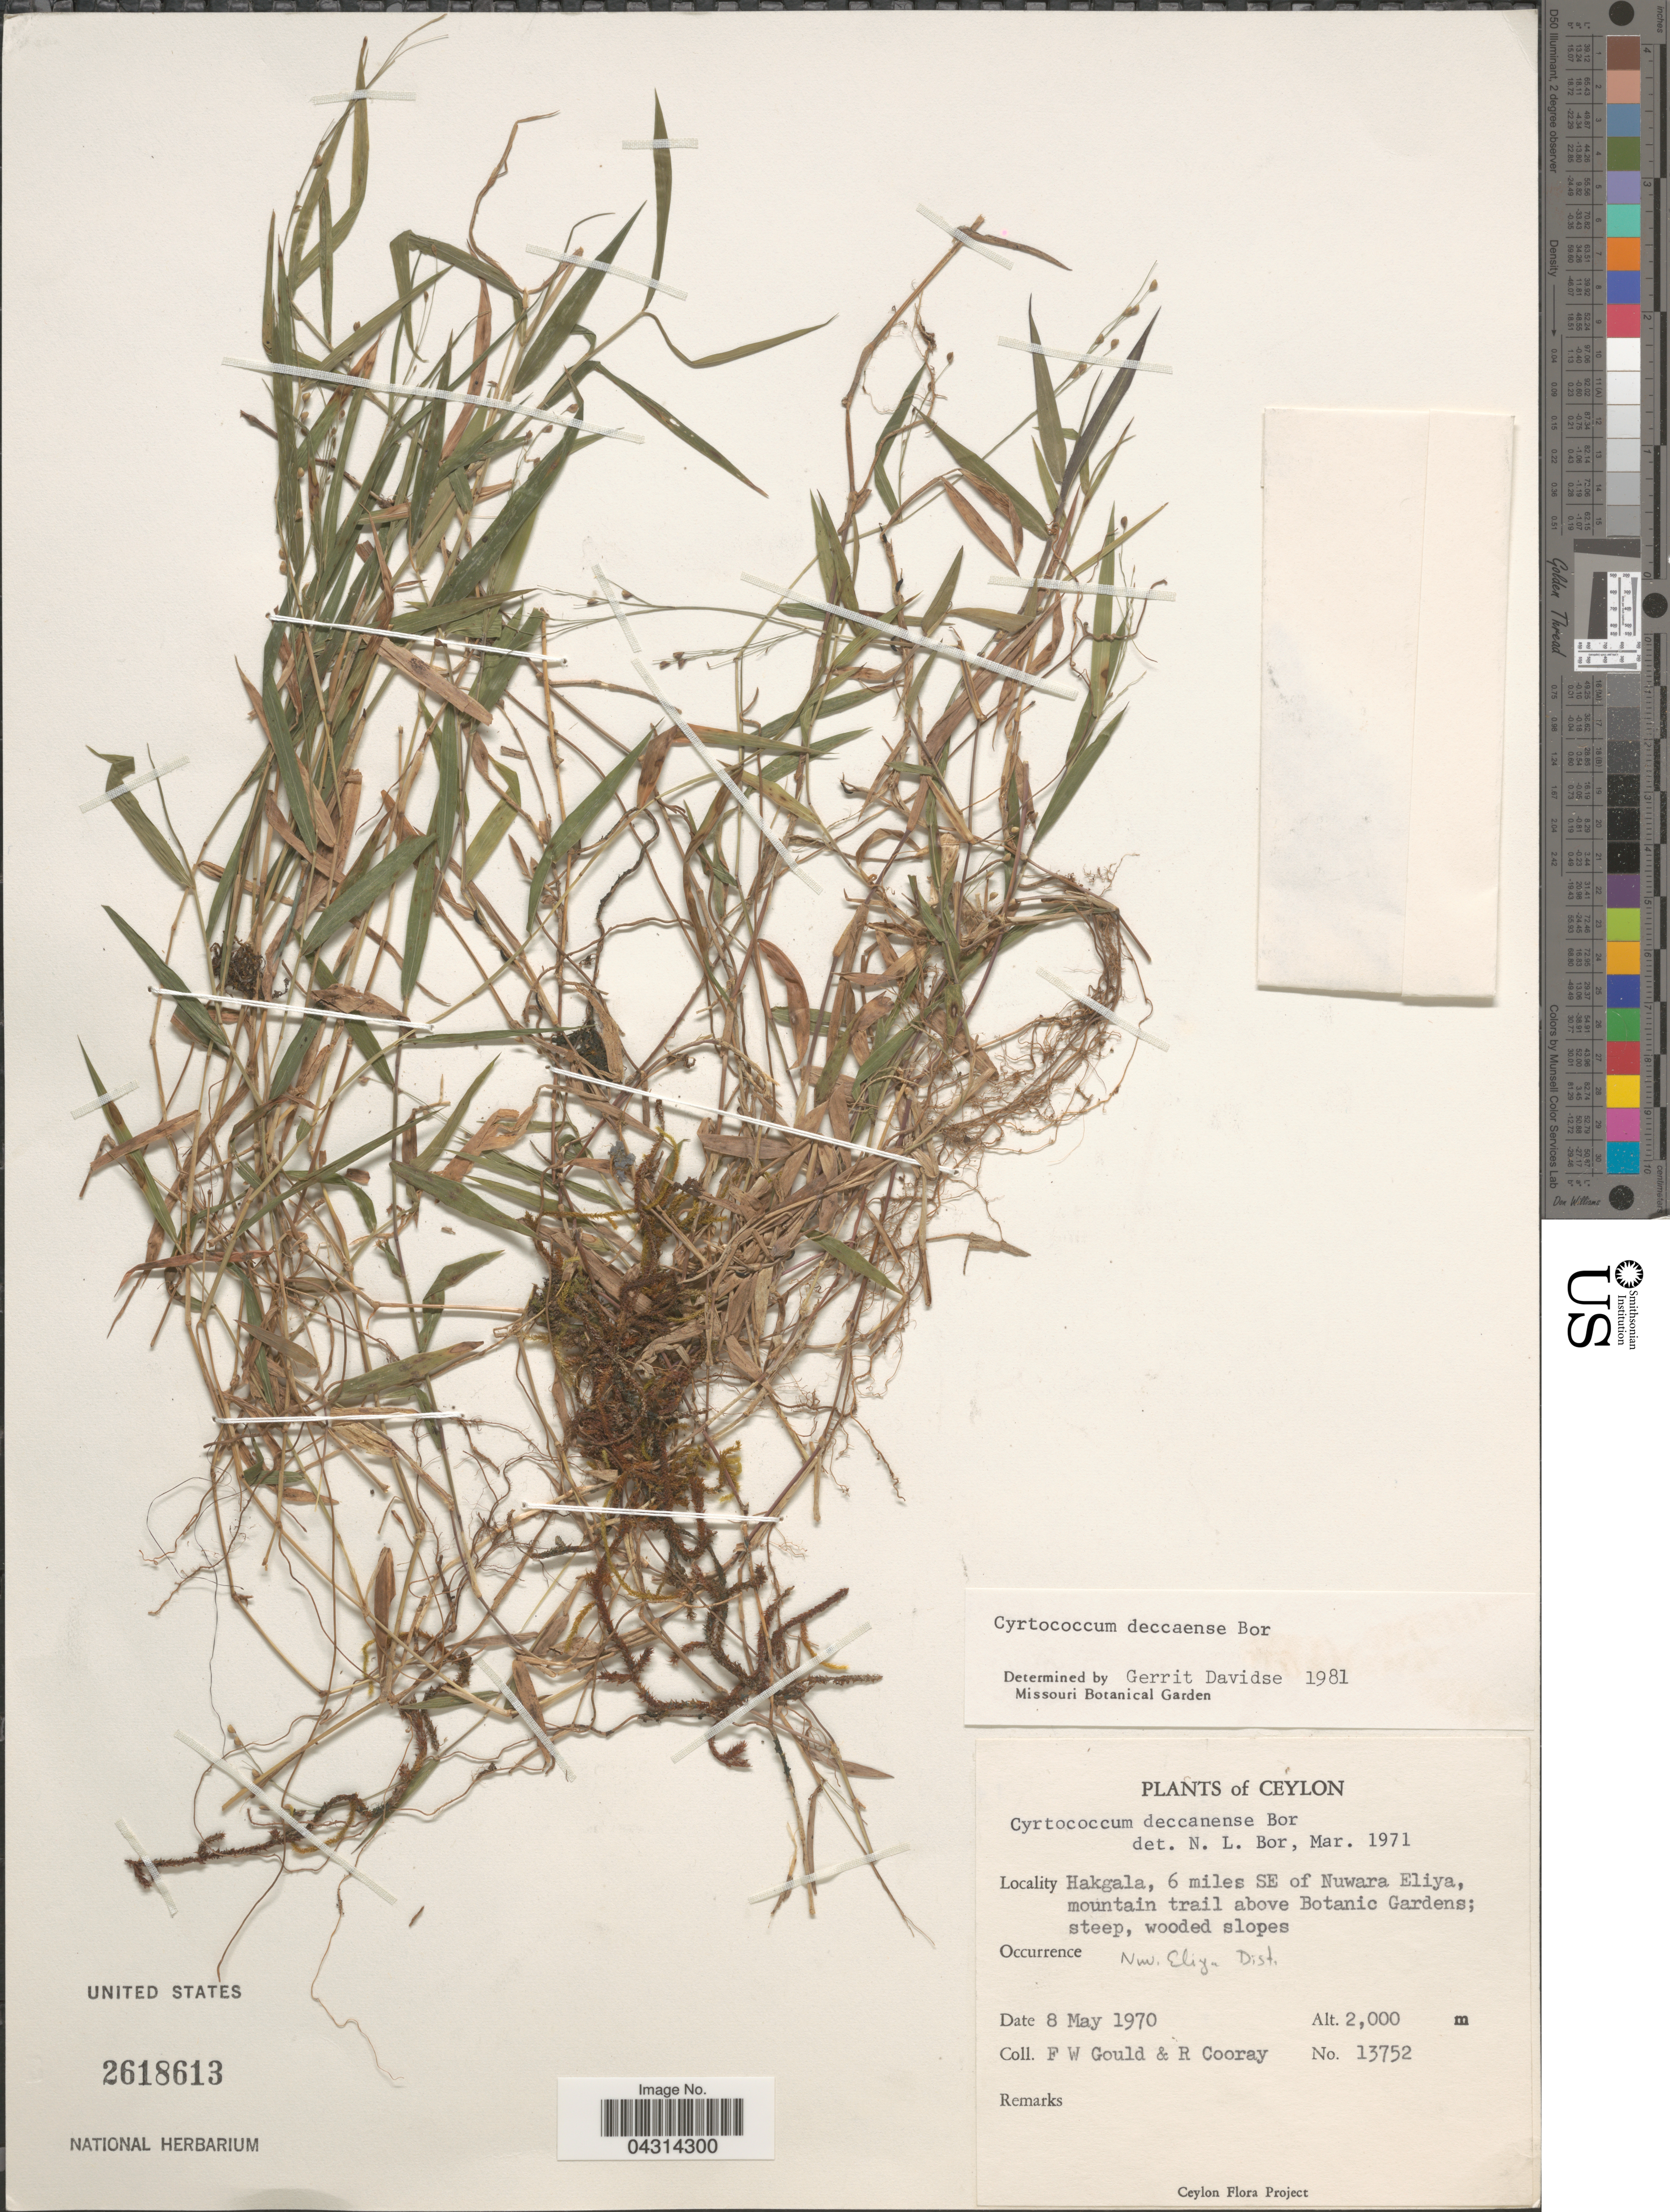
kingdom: Plantae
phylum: Tracheophyta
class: Liliopsida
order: Poales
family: Poaceae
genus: Cyrtococcum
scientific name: Cyrtococcum deccanense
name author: Bor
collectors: F. W. Gould & R. Cooray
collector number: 13752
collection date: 1970-05-08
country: Sri Lanka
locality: Ceylon. Hakgala, 6 miles SE of Nuwara Eliya, mountain trail above Botanic Gardens; steep, wooded slopes. NW. Eliya Dist.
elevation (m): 2000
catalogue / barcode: US 2618613